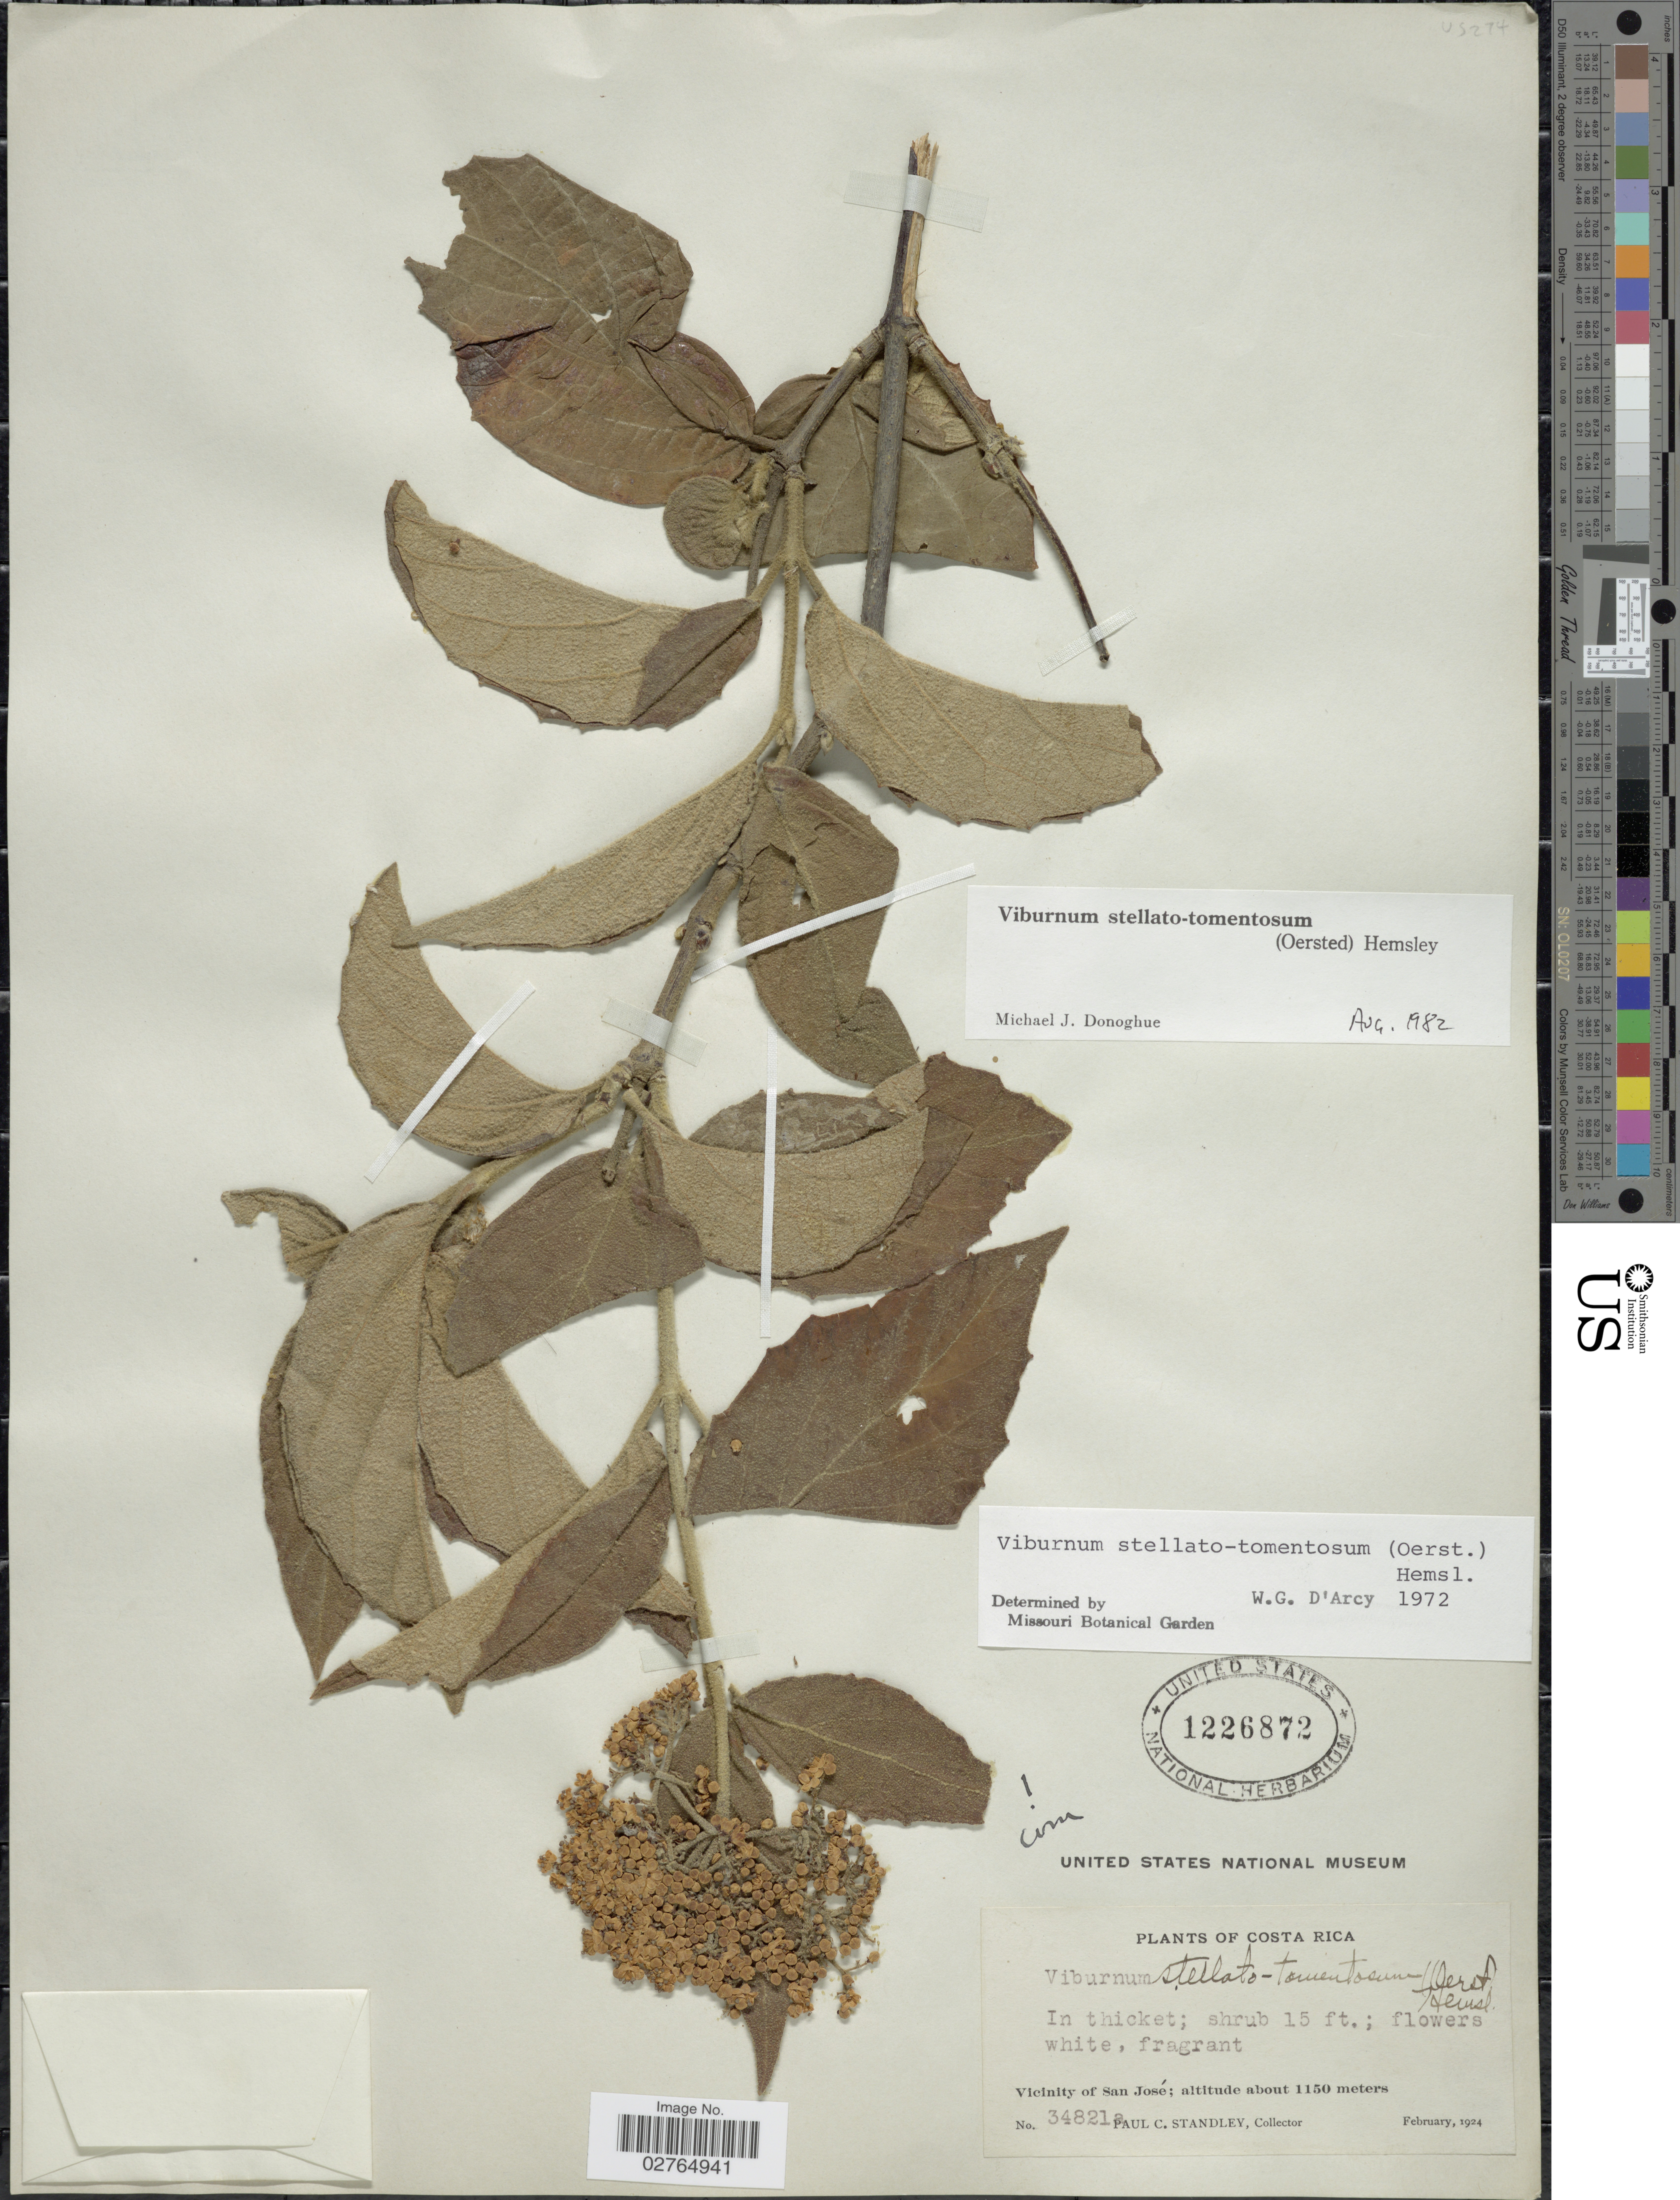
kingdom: Plantae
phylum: Tracheophyta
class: Magnoliopsida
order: Dipsacales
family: Viburnaceae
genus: Viburnum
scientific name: Viburnum stellatotomentosum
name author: (Oerst.) Hemsl.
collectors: P. C. Standley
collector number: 34821a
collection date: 1924-02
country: Costa Rica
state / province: San José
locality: Vicinity of San José.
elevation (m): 1150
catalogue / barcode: US 1226872